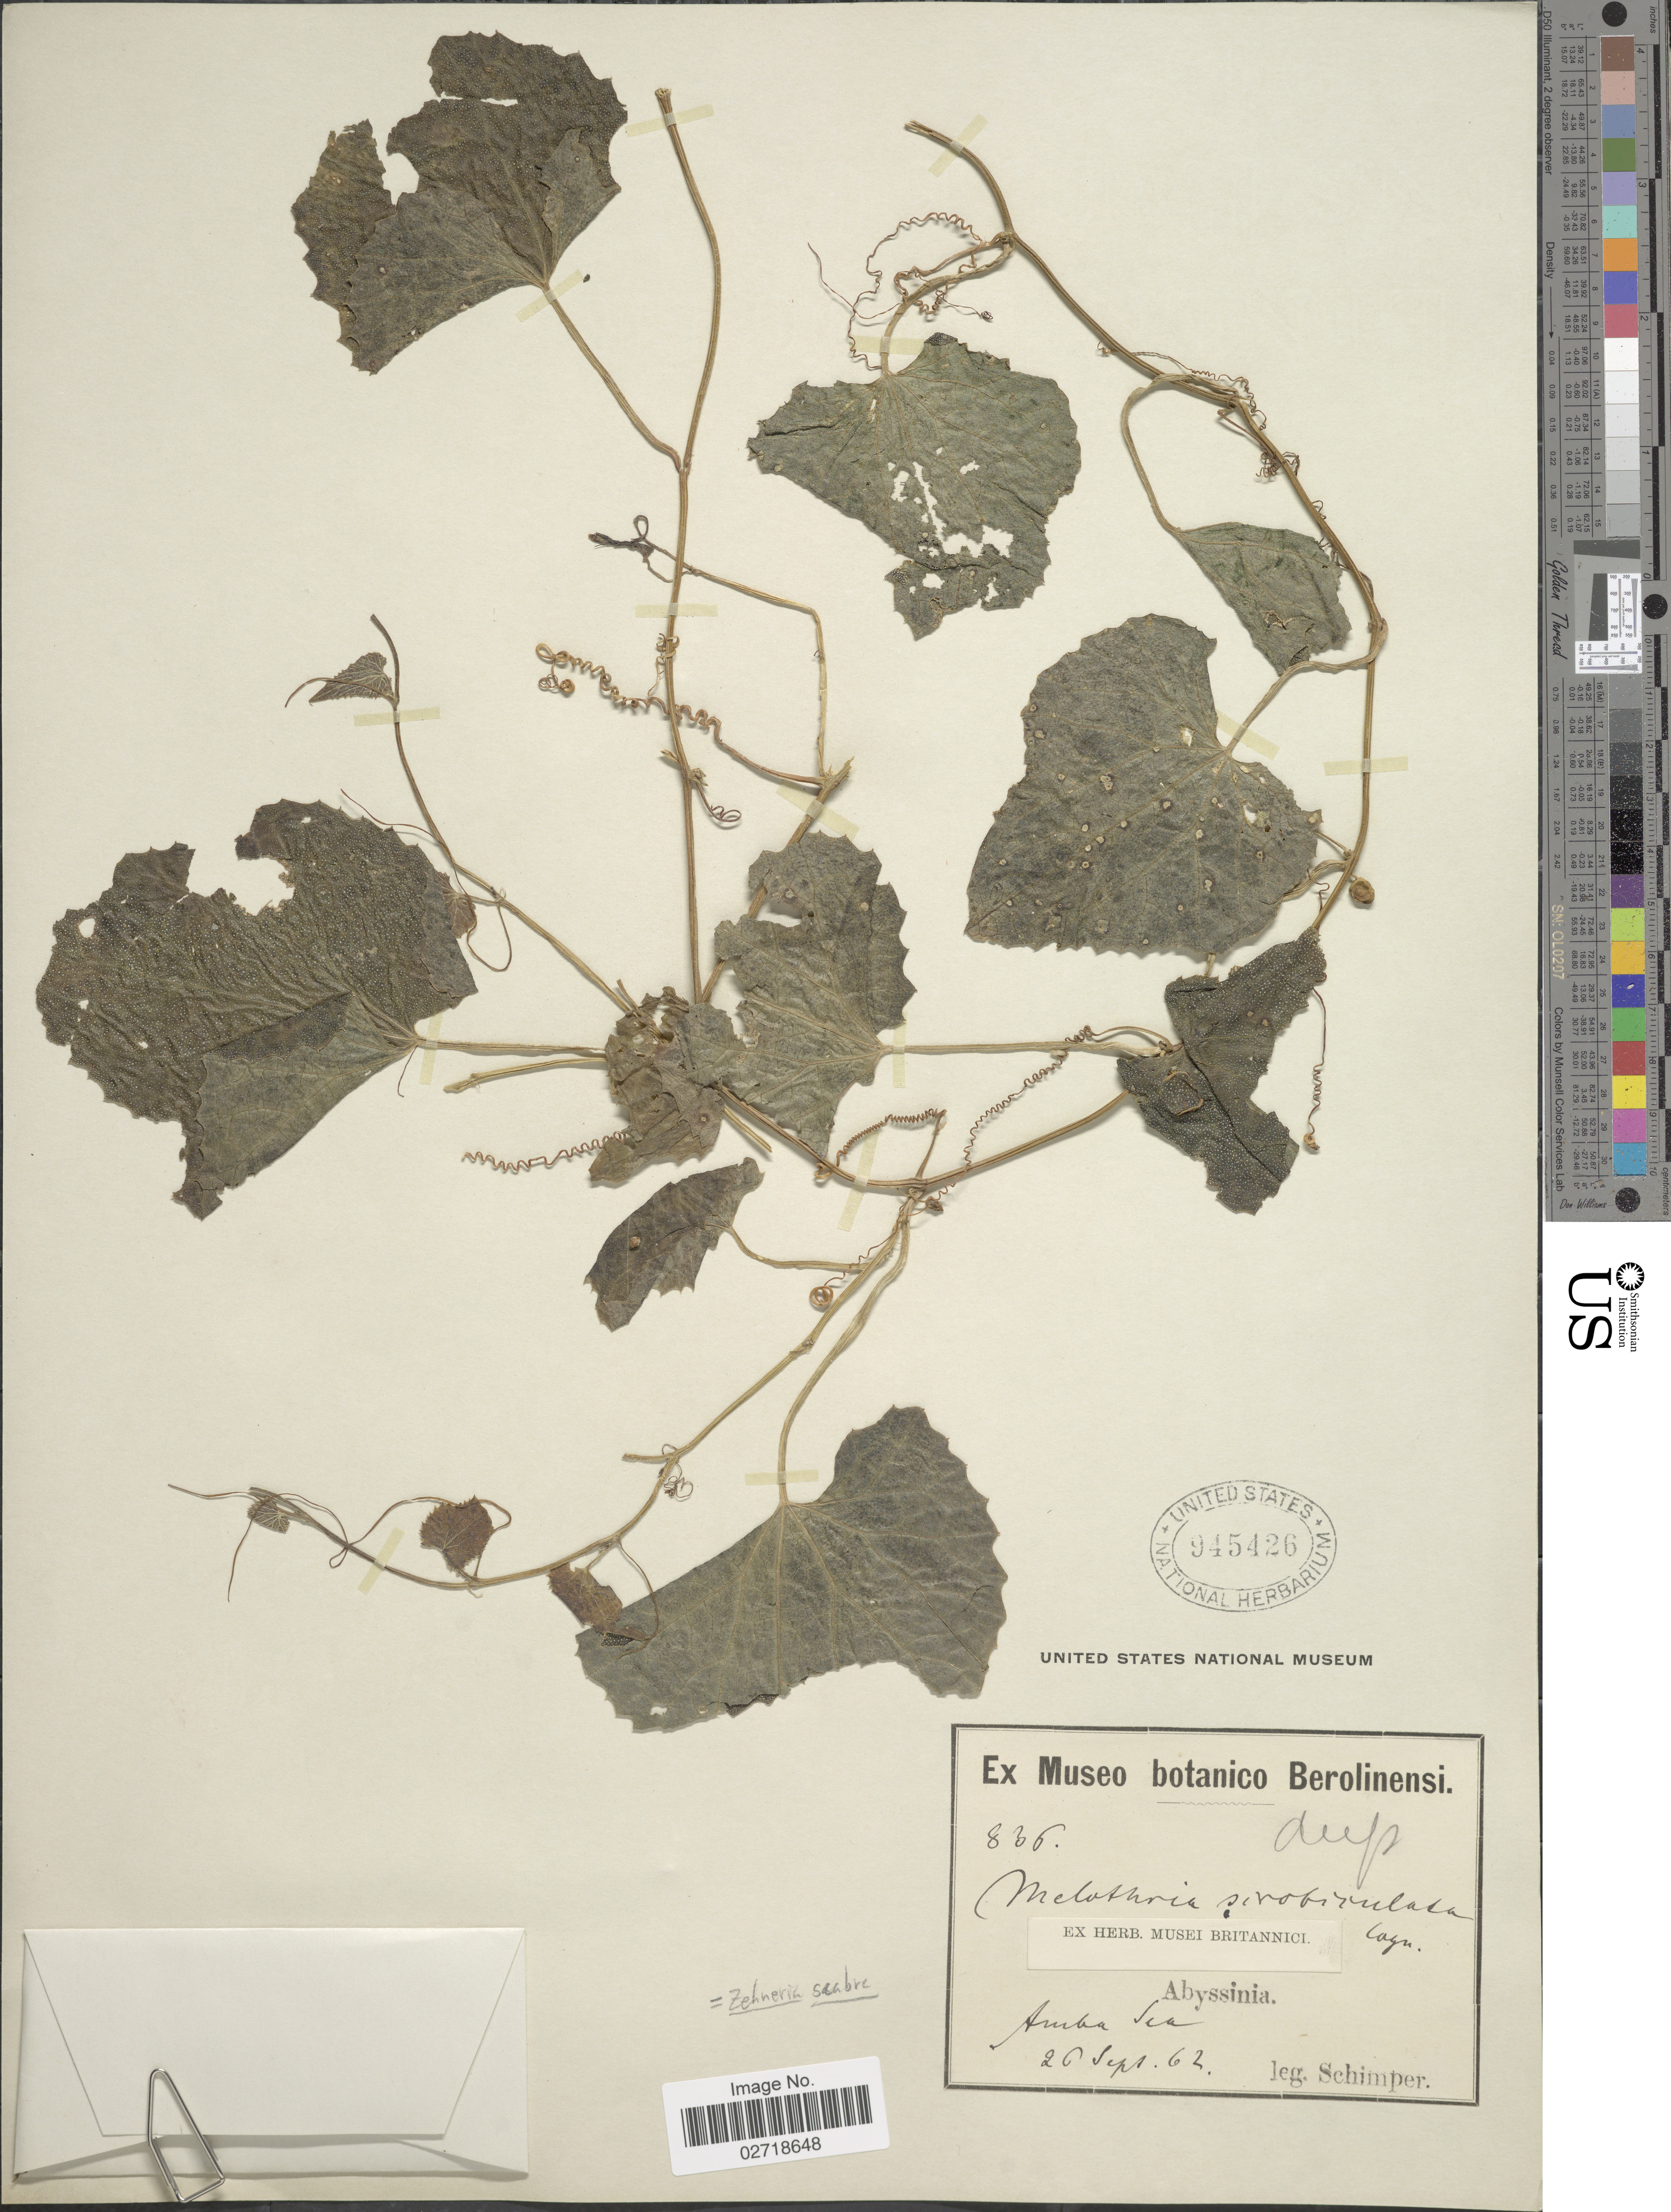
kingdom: Plantae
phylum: Tracheophyta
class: Magnoliopsida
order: Cucurbitales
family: Cucurbitaceae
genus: Zehneria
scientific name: Zehneria scabra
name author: (L. f.) Sond.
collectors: -. Schimper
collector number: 836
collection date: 1862-09-26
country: Eritrea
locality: Abyssinia, Amba Sea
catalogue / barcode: US 945426